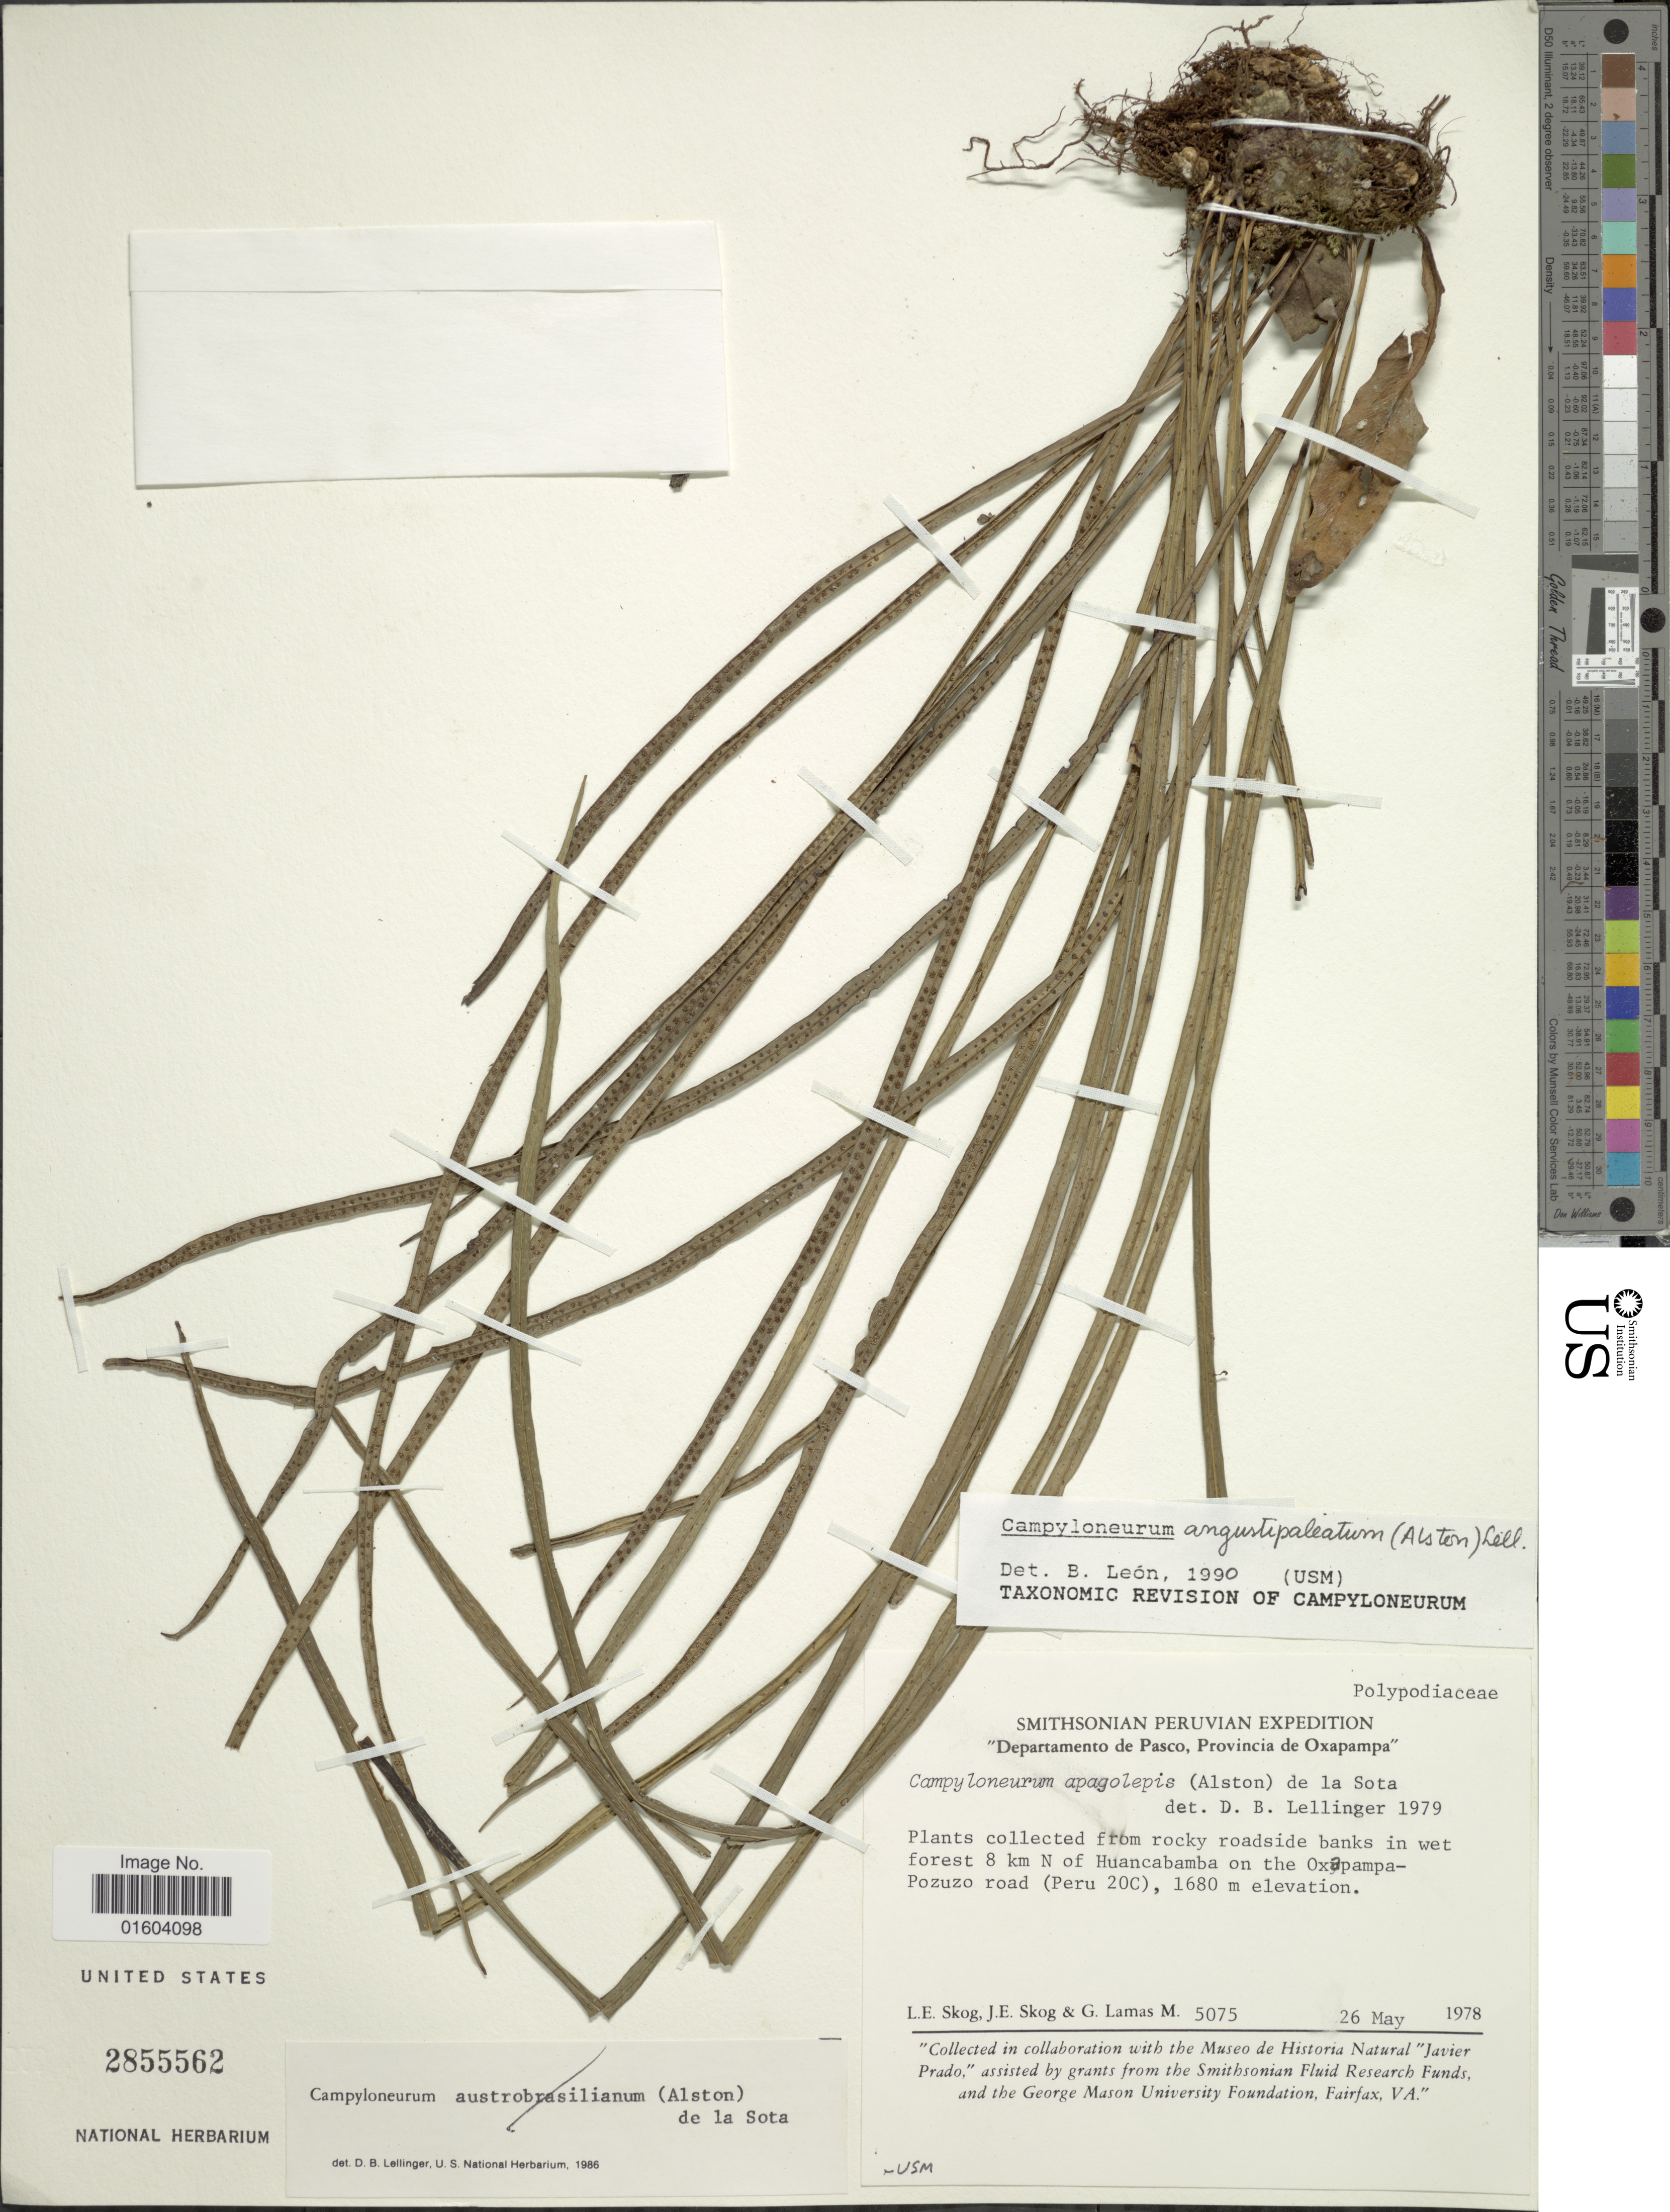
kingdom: Plantae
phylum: Tracheophyta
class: Polypodiopsida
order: Polypodiales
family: Polypodiaceae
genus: Campyloneurum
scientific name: Campyloneurum angustipaleatum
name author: (Alston) Lellinger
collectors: L. E. Skog, J. E. Skog & G. Lamas M.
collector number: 5075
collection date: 1978-05-26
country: Peru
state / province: Pasco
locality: Departamento de Pasco, Provincia de Oxapampa. 8 km N of Huancabamba on the Oxapampa - Pozuzo (Peru 20C).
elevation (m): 1680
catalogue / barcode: US 2855562